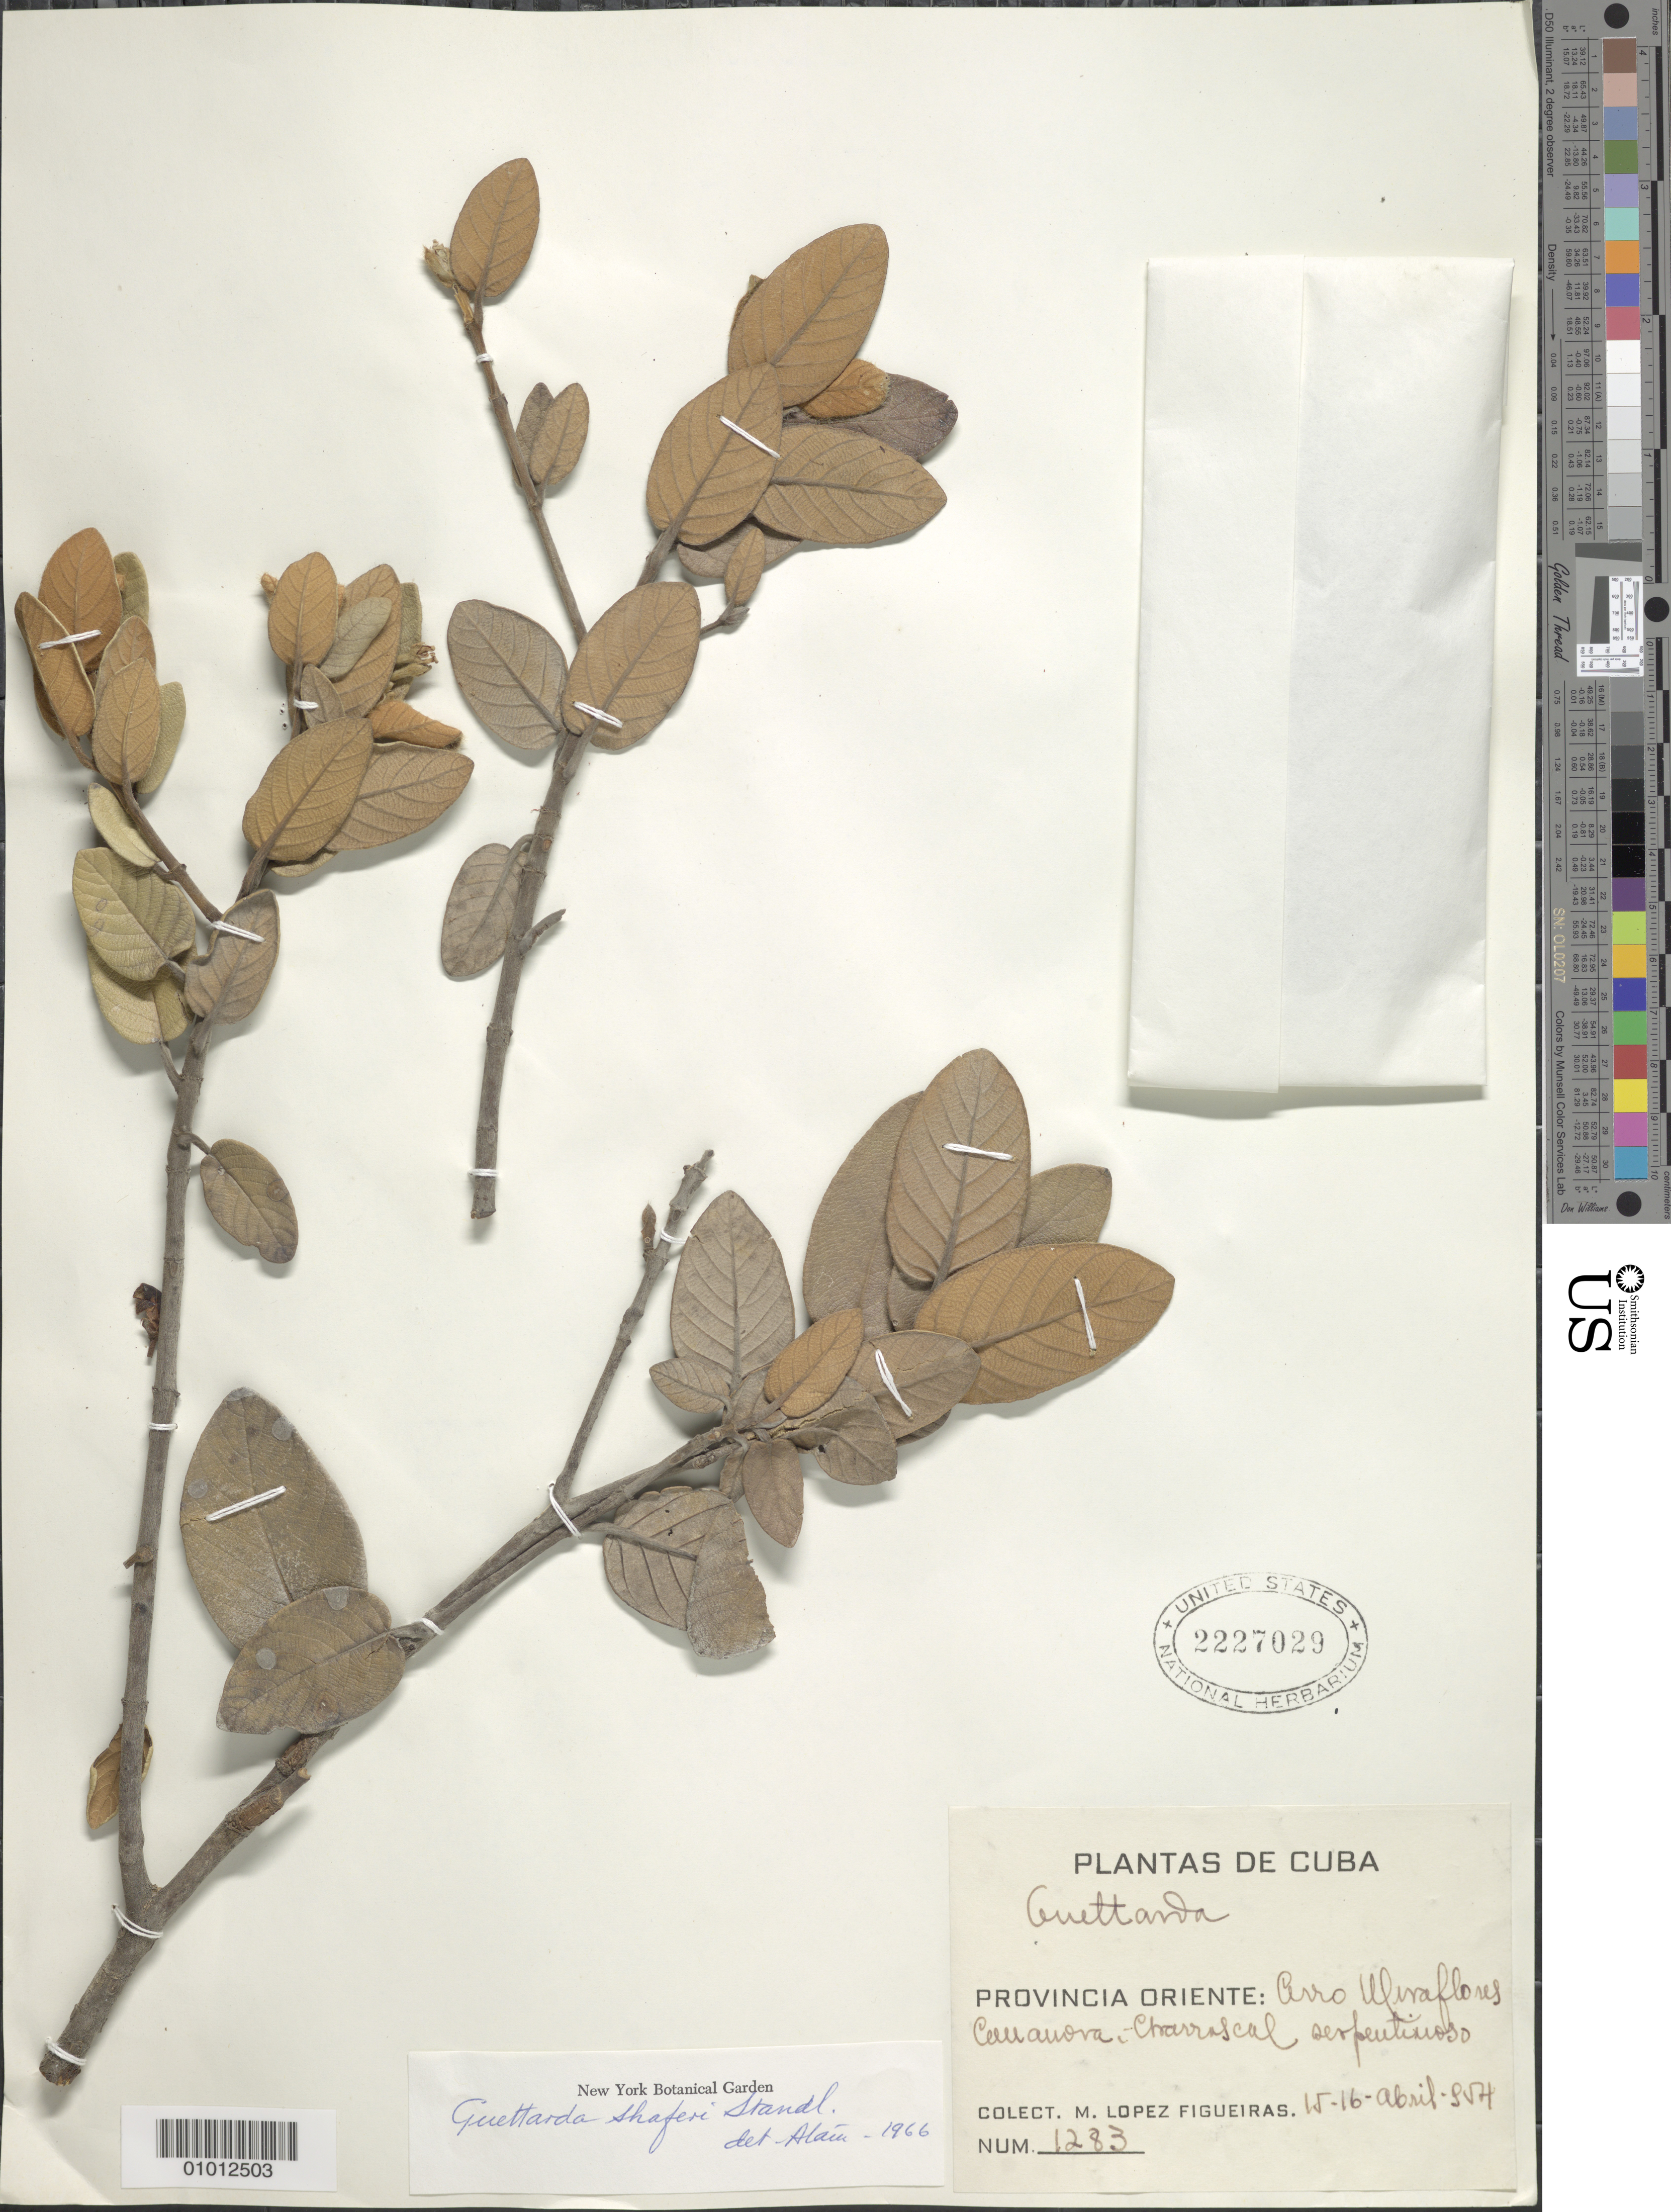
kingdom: Plantae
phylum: Tracheophyta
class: Magnoliopsida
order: Gentianales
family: Rubiaceae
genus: Guettarda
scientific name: Guettarda shaferi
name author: Standl.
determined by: Liogier, Alain H.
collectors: M. López Figueiras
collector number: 1283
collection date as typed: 15 Apr 1954 to 16 Apr 1954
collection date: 1954-04-15/1954-04-16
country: Cuba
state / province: Oriente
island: Cuba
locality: Cerro Uliraflores Cananora, Charrascal serpentinoso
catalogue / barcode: US 2227029